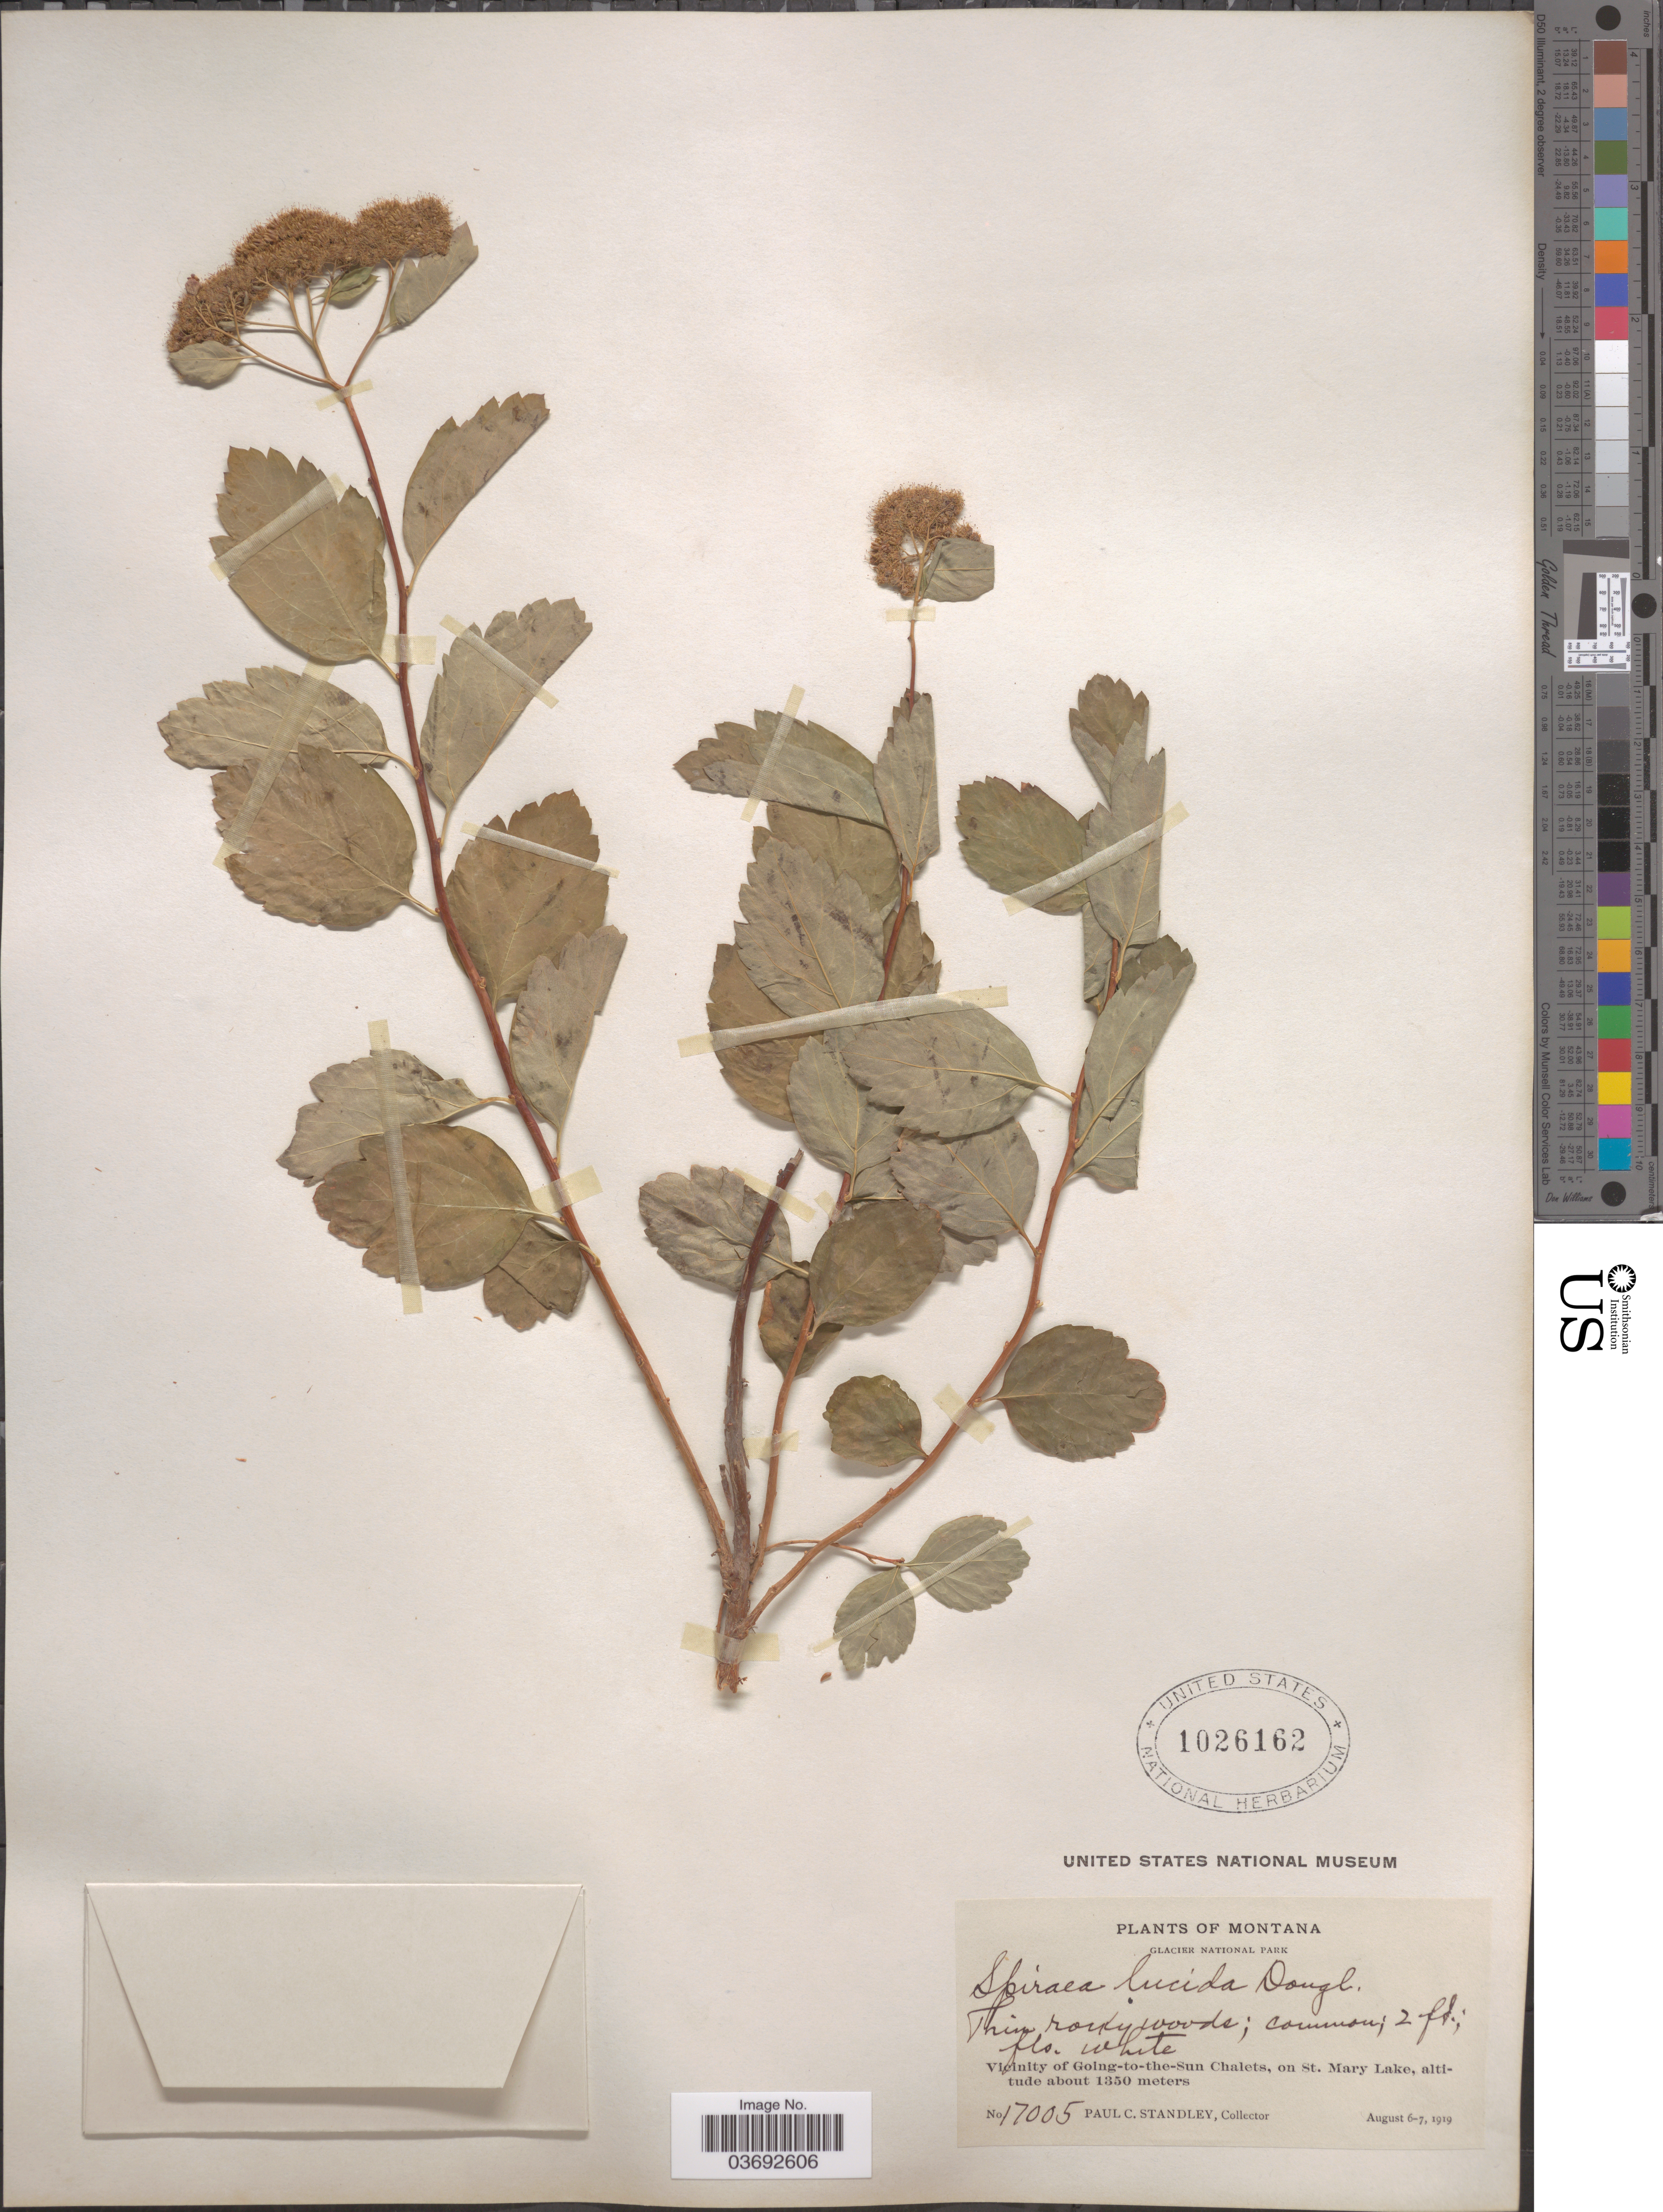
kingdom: Plantae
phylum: Tracheophyta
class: Magnoliopsida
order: Rosales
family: Rosaceae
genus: Spiraea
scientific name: Spiraea lucida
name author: Douglas ex Greene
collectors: P. C. Standley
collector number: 17005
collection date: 1919-08-06/1919-08-07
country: United States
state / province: Montana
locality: Glacier National Park. Vicinity of Going-to-the-Sun Chalets, on St. Mary Lake.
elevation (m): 1350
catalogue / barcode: US 1026162